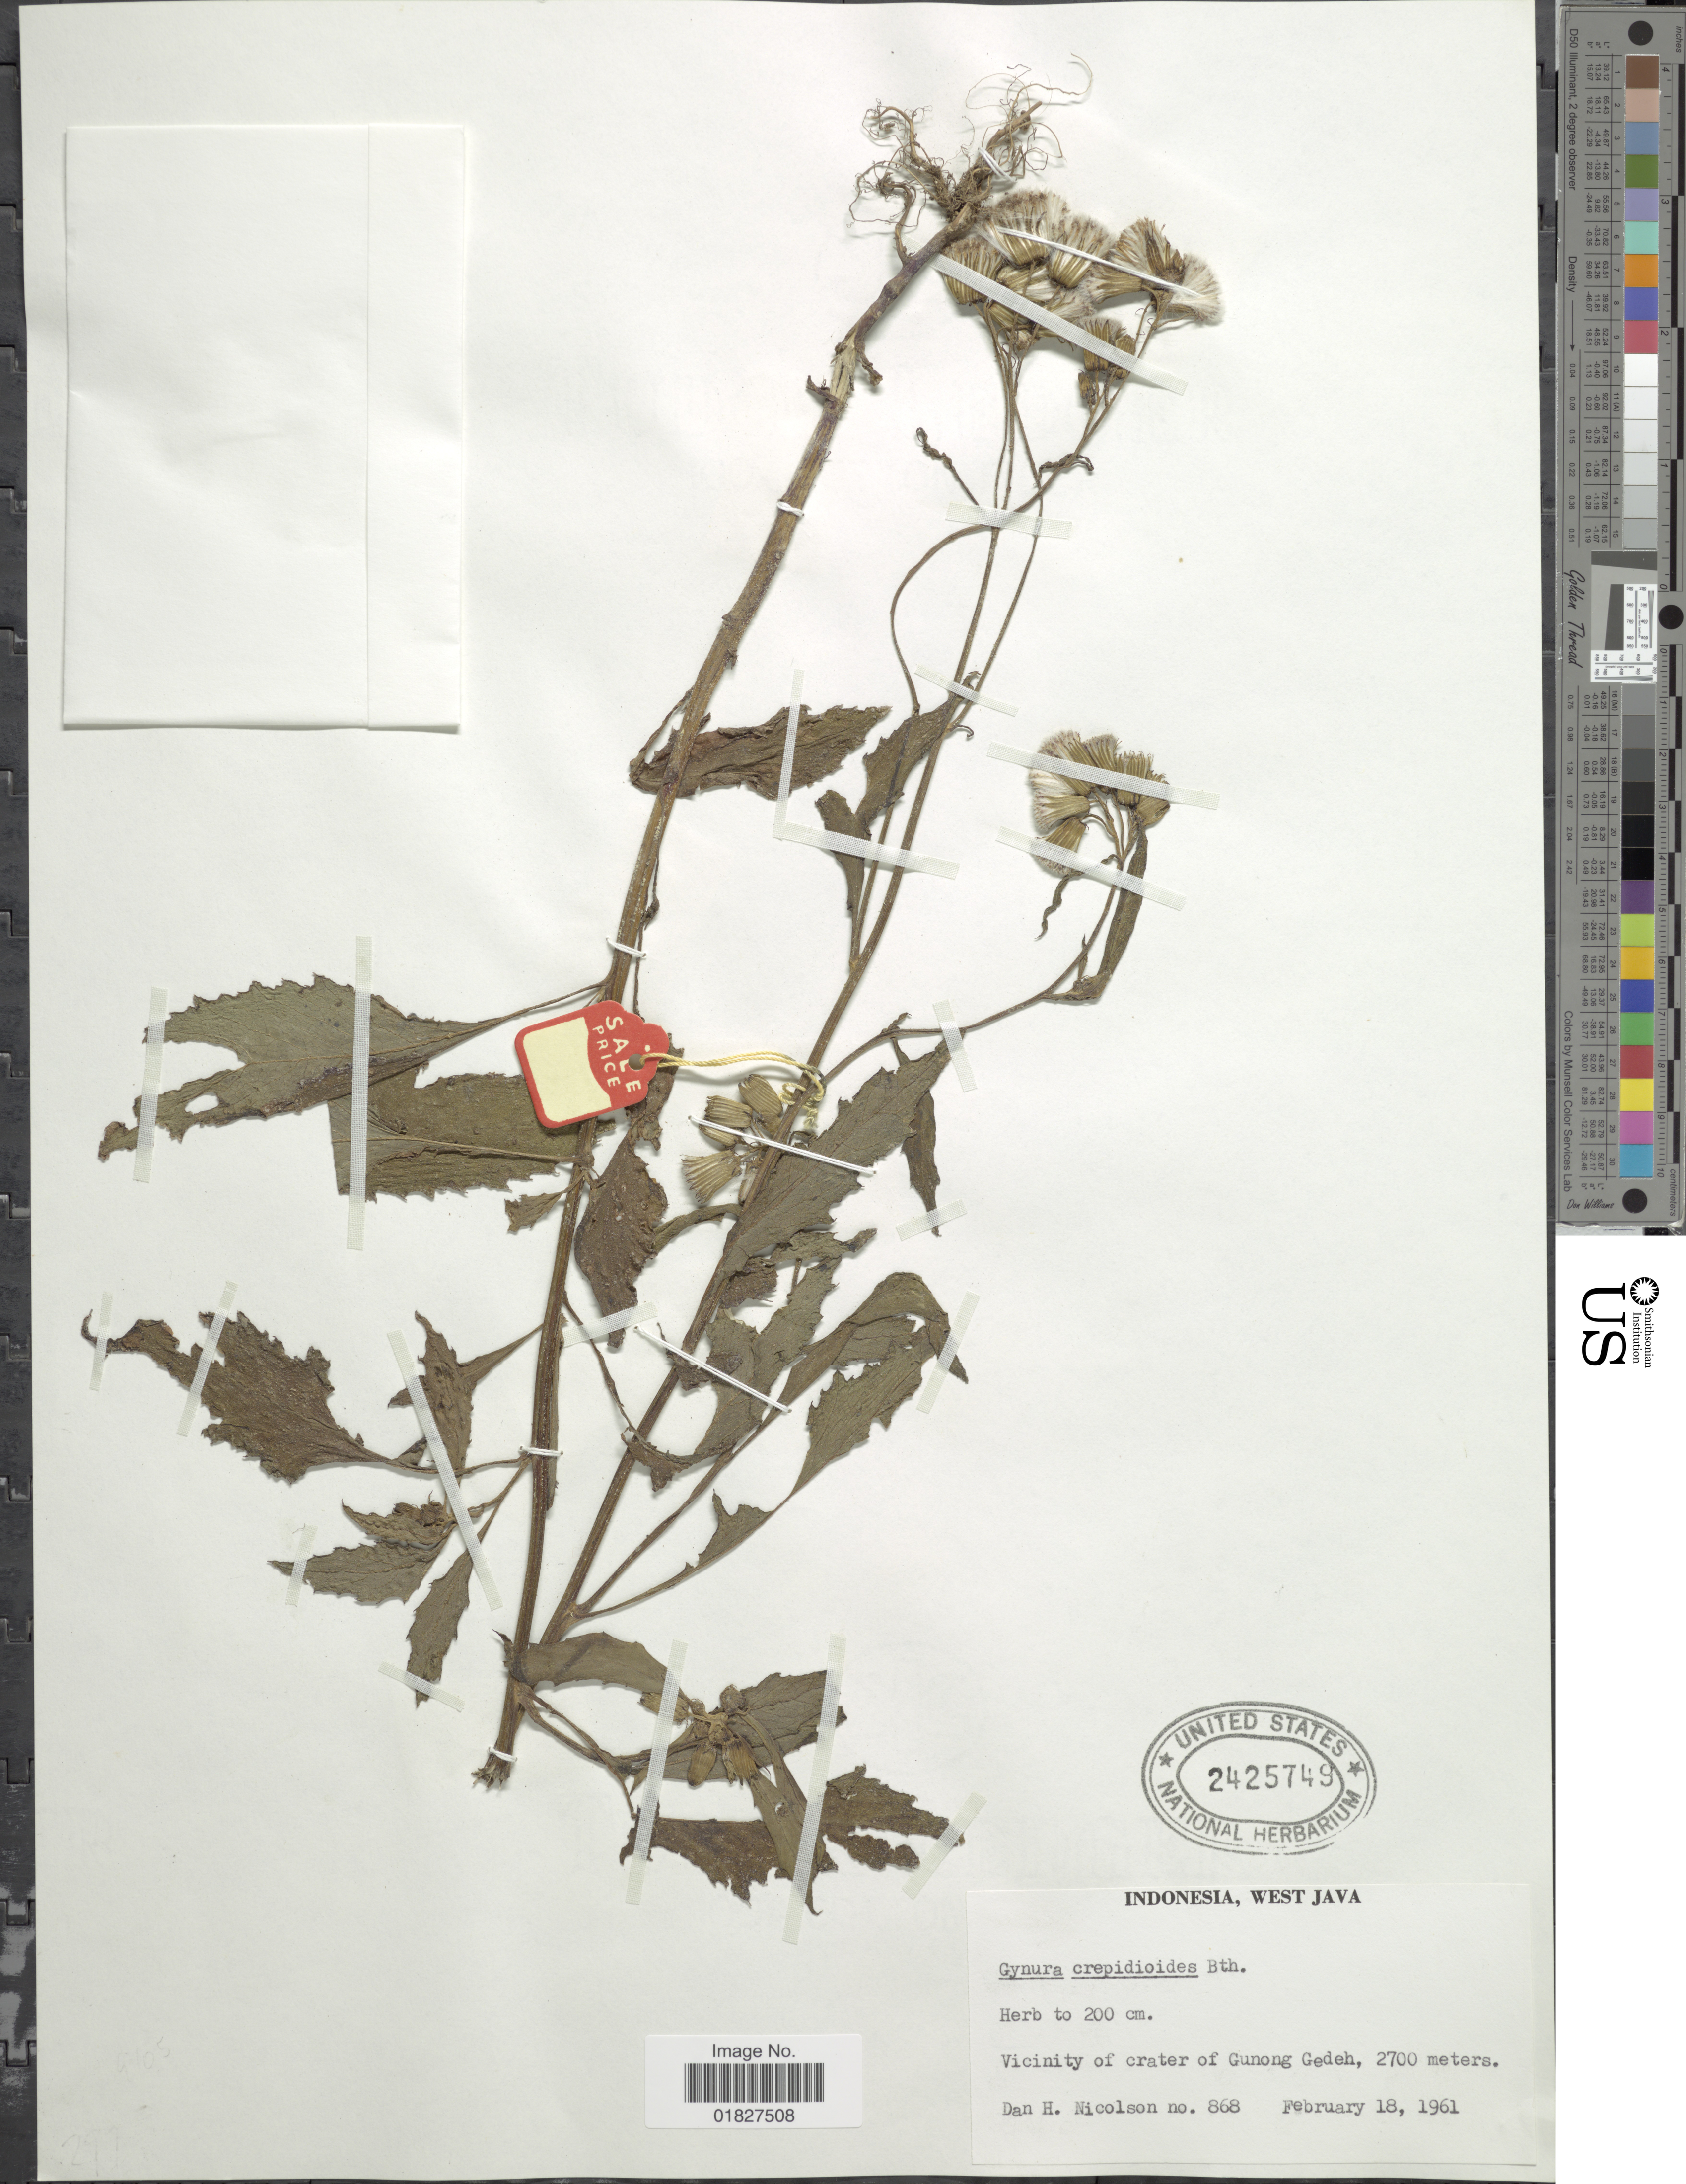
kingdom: Plantae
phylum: Tracheophyta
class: Magnoliopsida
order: Asterales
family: Asteraceae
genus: Crassocephalum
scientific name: Crassocephalum crepidioides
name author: (Benth.) S. Moore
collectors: D. H. Nicolson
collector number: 868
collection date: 1961-02-18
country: Indonesia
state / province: Java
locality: West Java, Vicinity of crater of Gunong Gedeh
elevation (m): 2700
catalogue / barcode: US 2425749